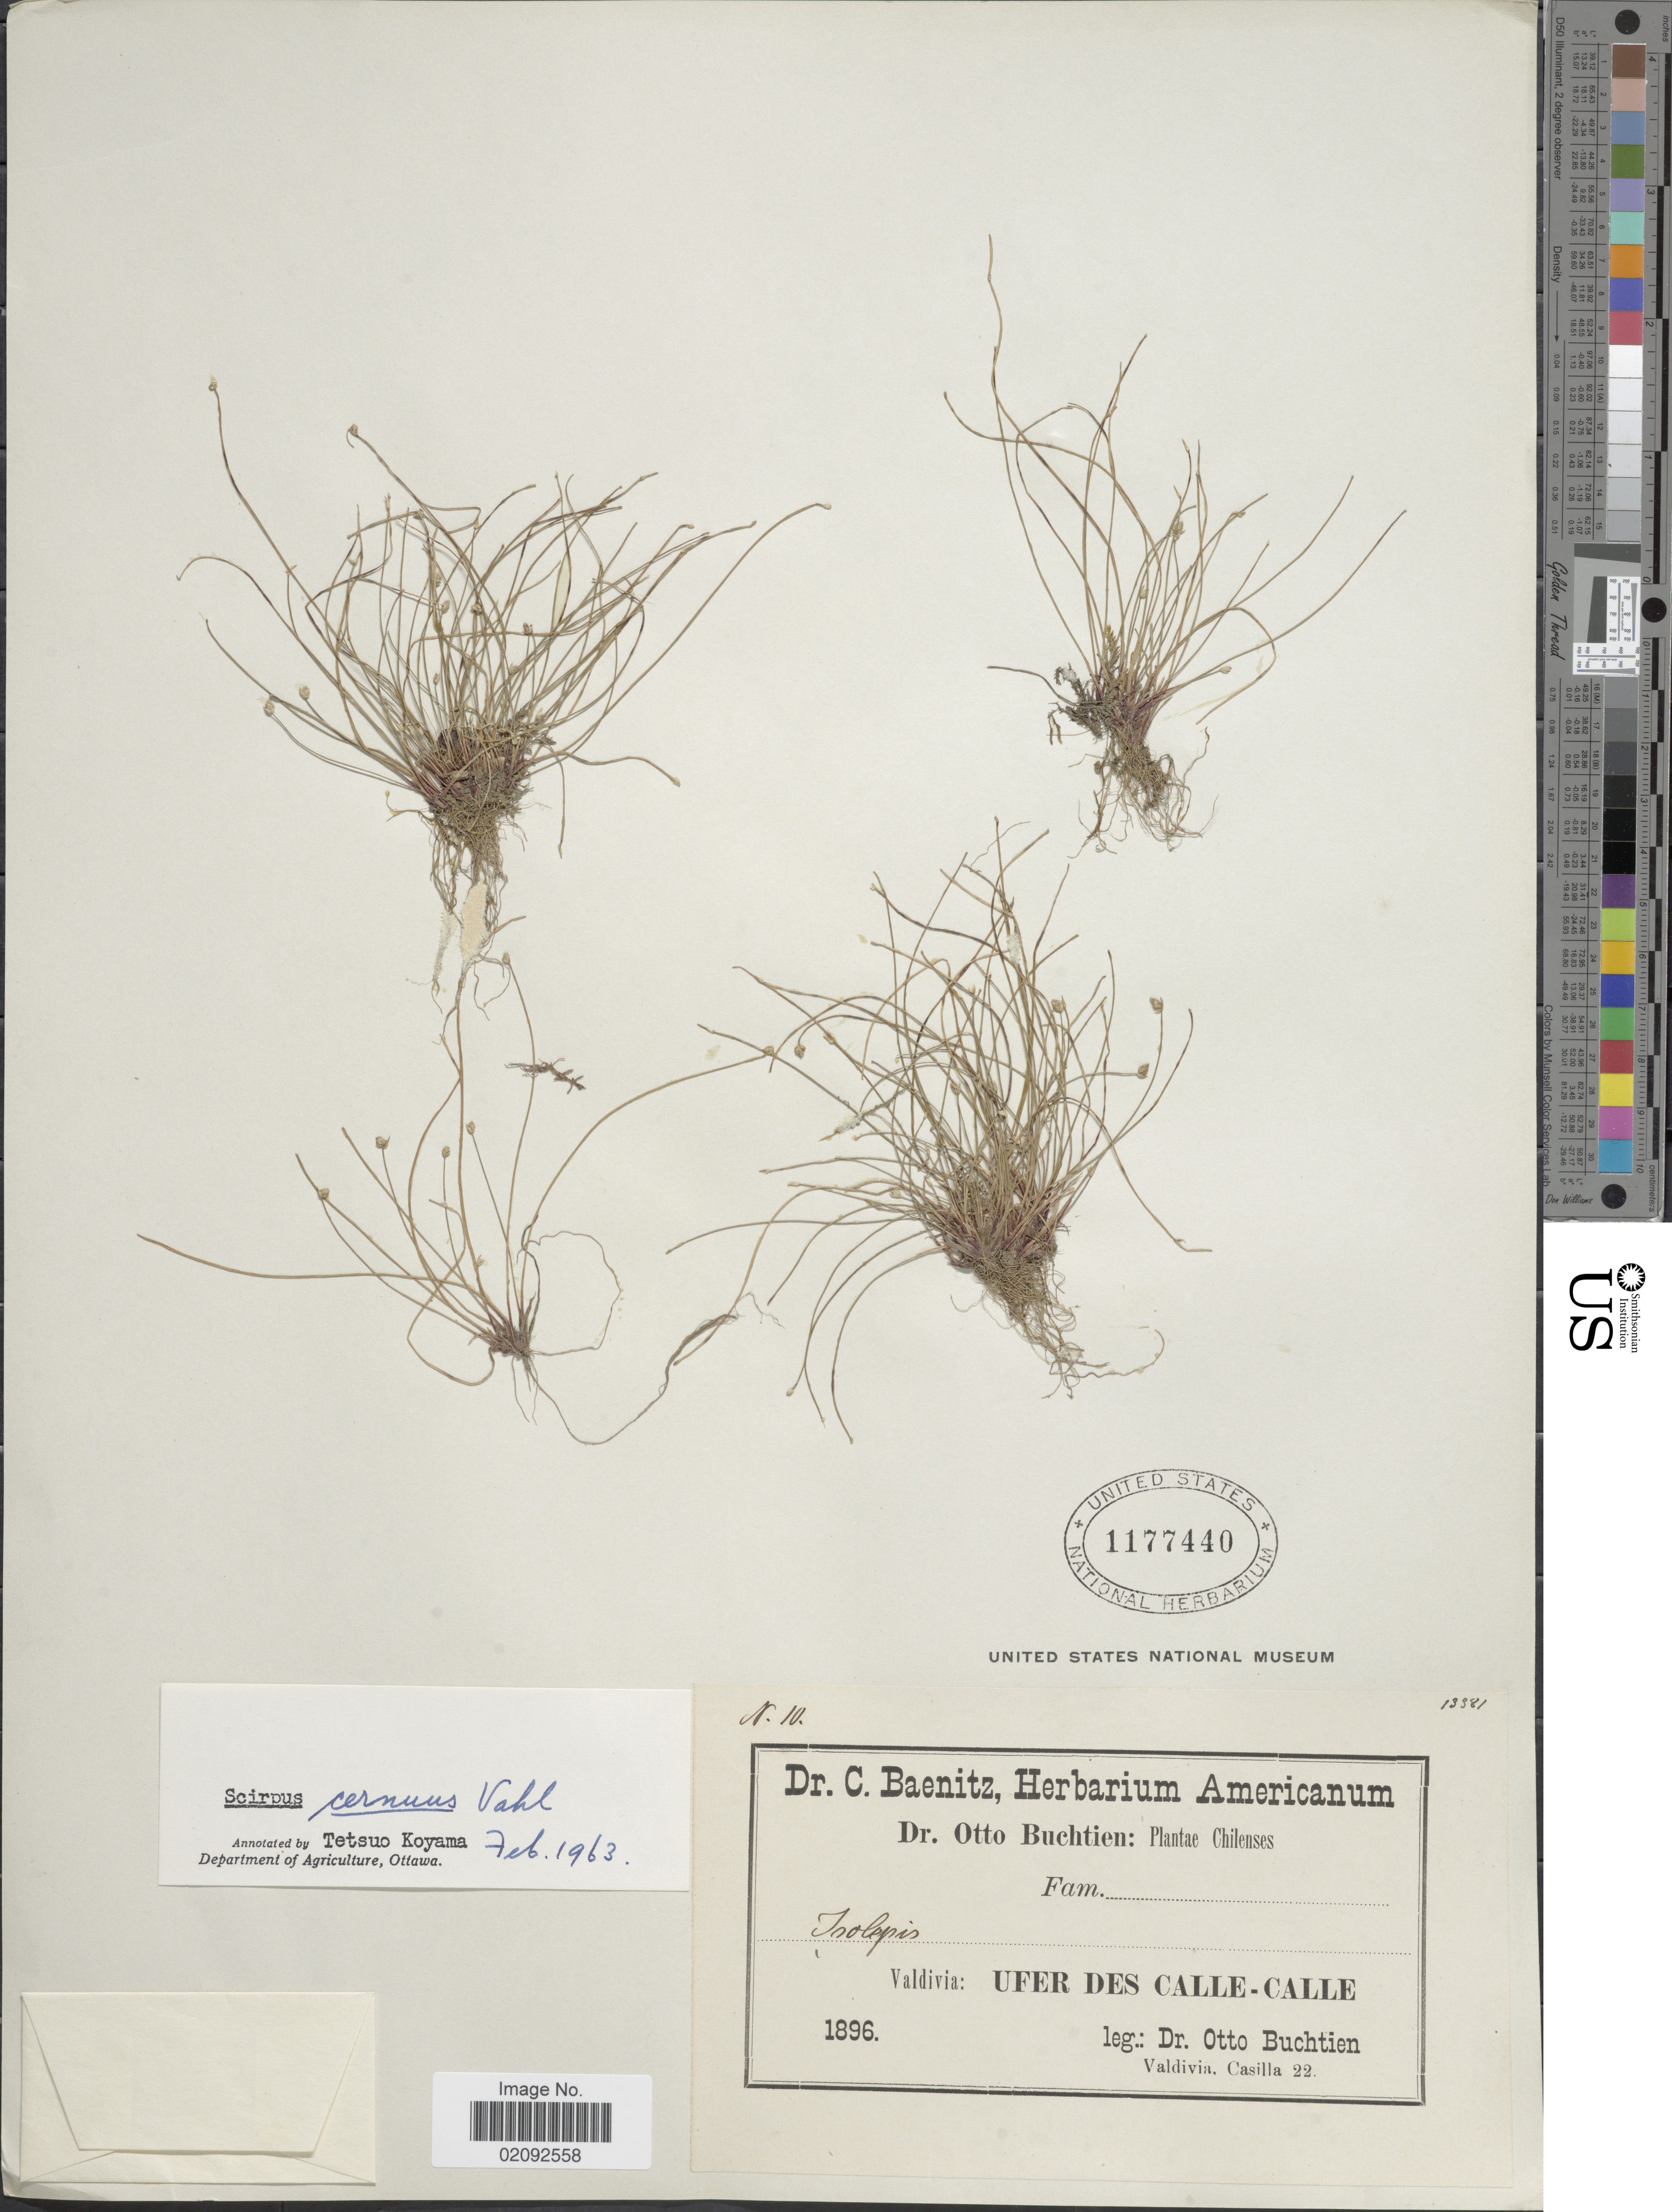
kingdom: Plantae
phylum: Tracheophyta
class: Liliopsida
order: Poales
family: Cyperaceae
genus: Isolepis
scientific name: Isolepis cernua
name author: (Vahl) Roem. & Schult.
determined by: Strong, Mark T., (BOT), Smithsonian Institution - National Museum of Natural History (UNITED STATES)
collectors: O. Buchtien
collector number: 13381*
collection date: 1896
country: Chile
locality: Chilenses, Valdivia: Ufer des Calle-Calle.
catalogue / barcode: US 1177440